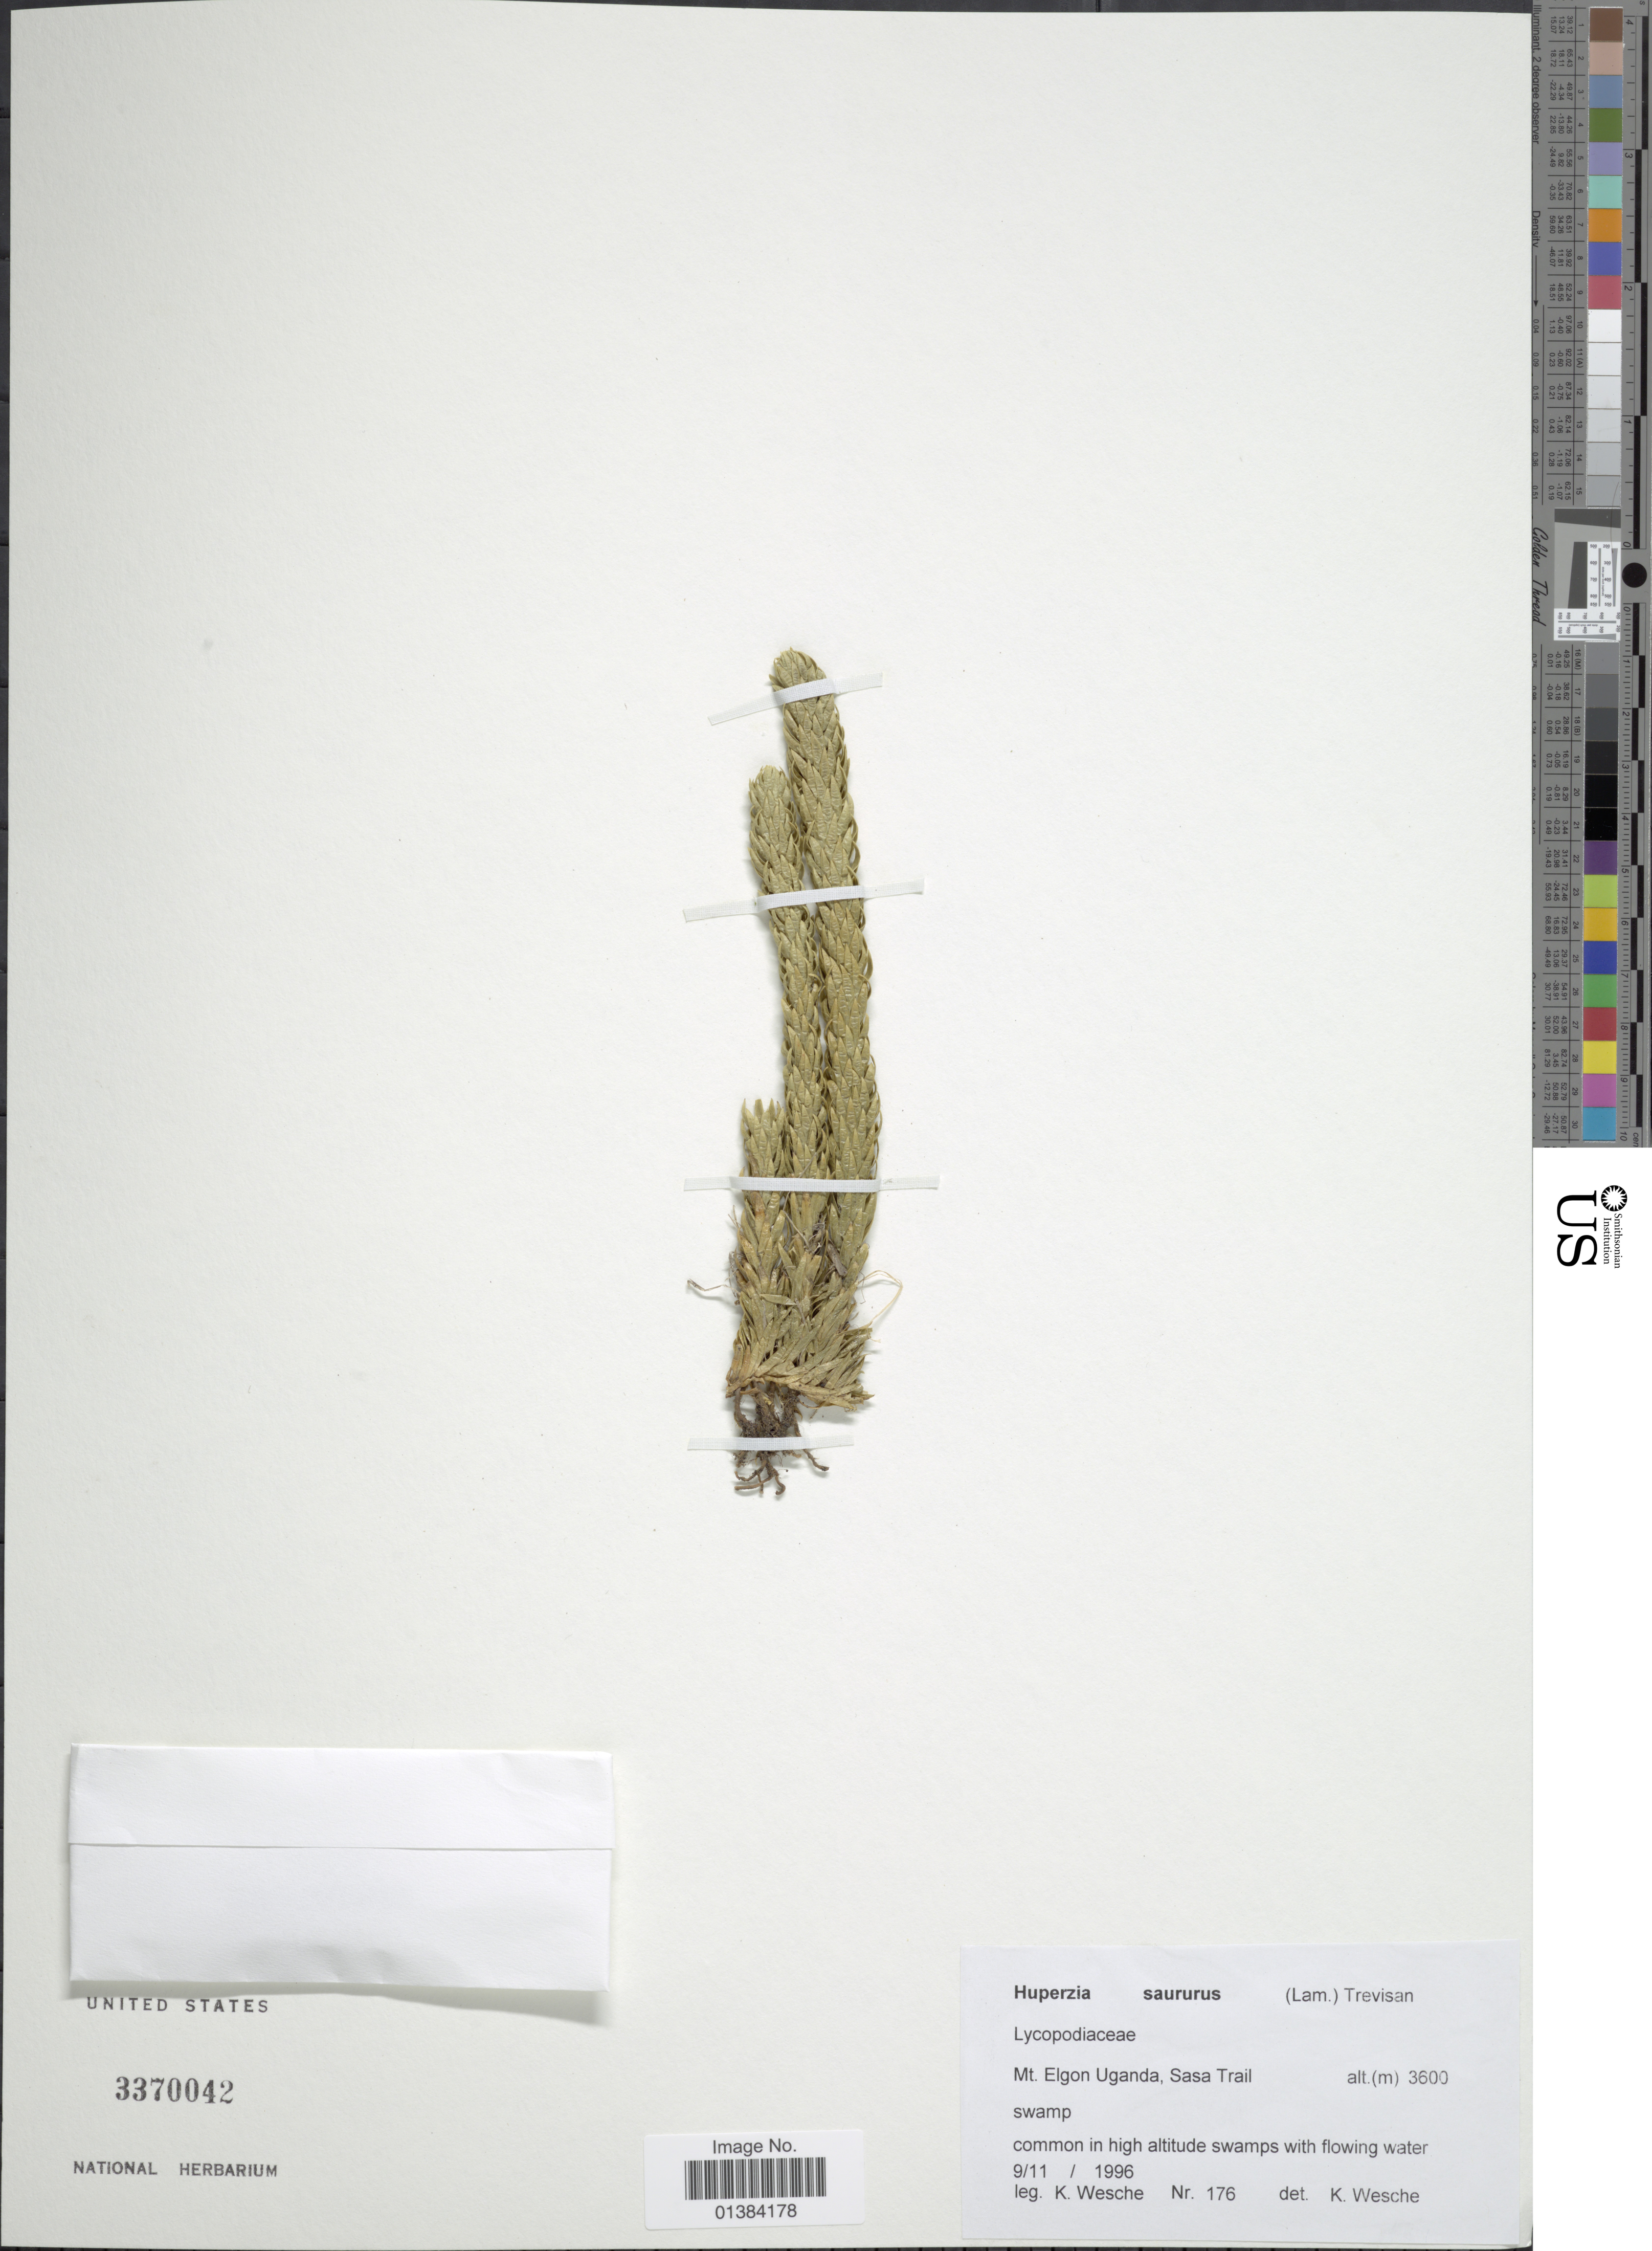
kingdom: Plantae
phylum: Tracheophyta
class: Lycopodiopsida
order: Lycopodiales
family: Lycopodiaceae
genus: Phlegmariurus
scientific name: Phlegmariurus saururus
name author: (Lam.) B. Øllg.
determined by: Field, A. R.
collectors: K. Wesche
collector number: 176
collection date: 1996-11-09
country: Uganda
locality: Mt. Elgon Uganda, Sasa Trail.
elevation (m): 3600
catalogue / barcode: US 3370042